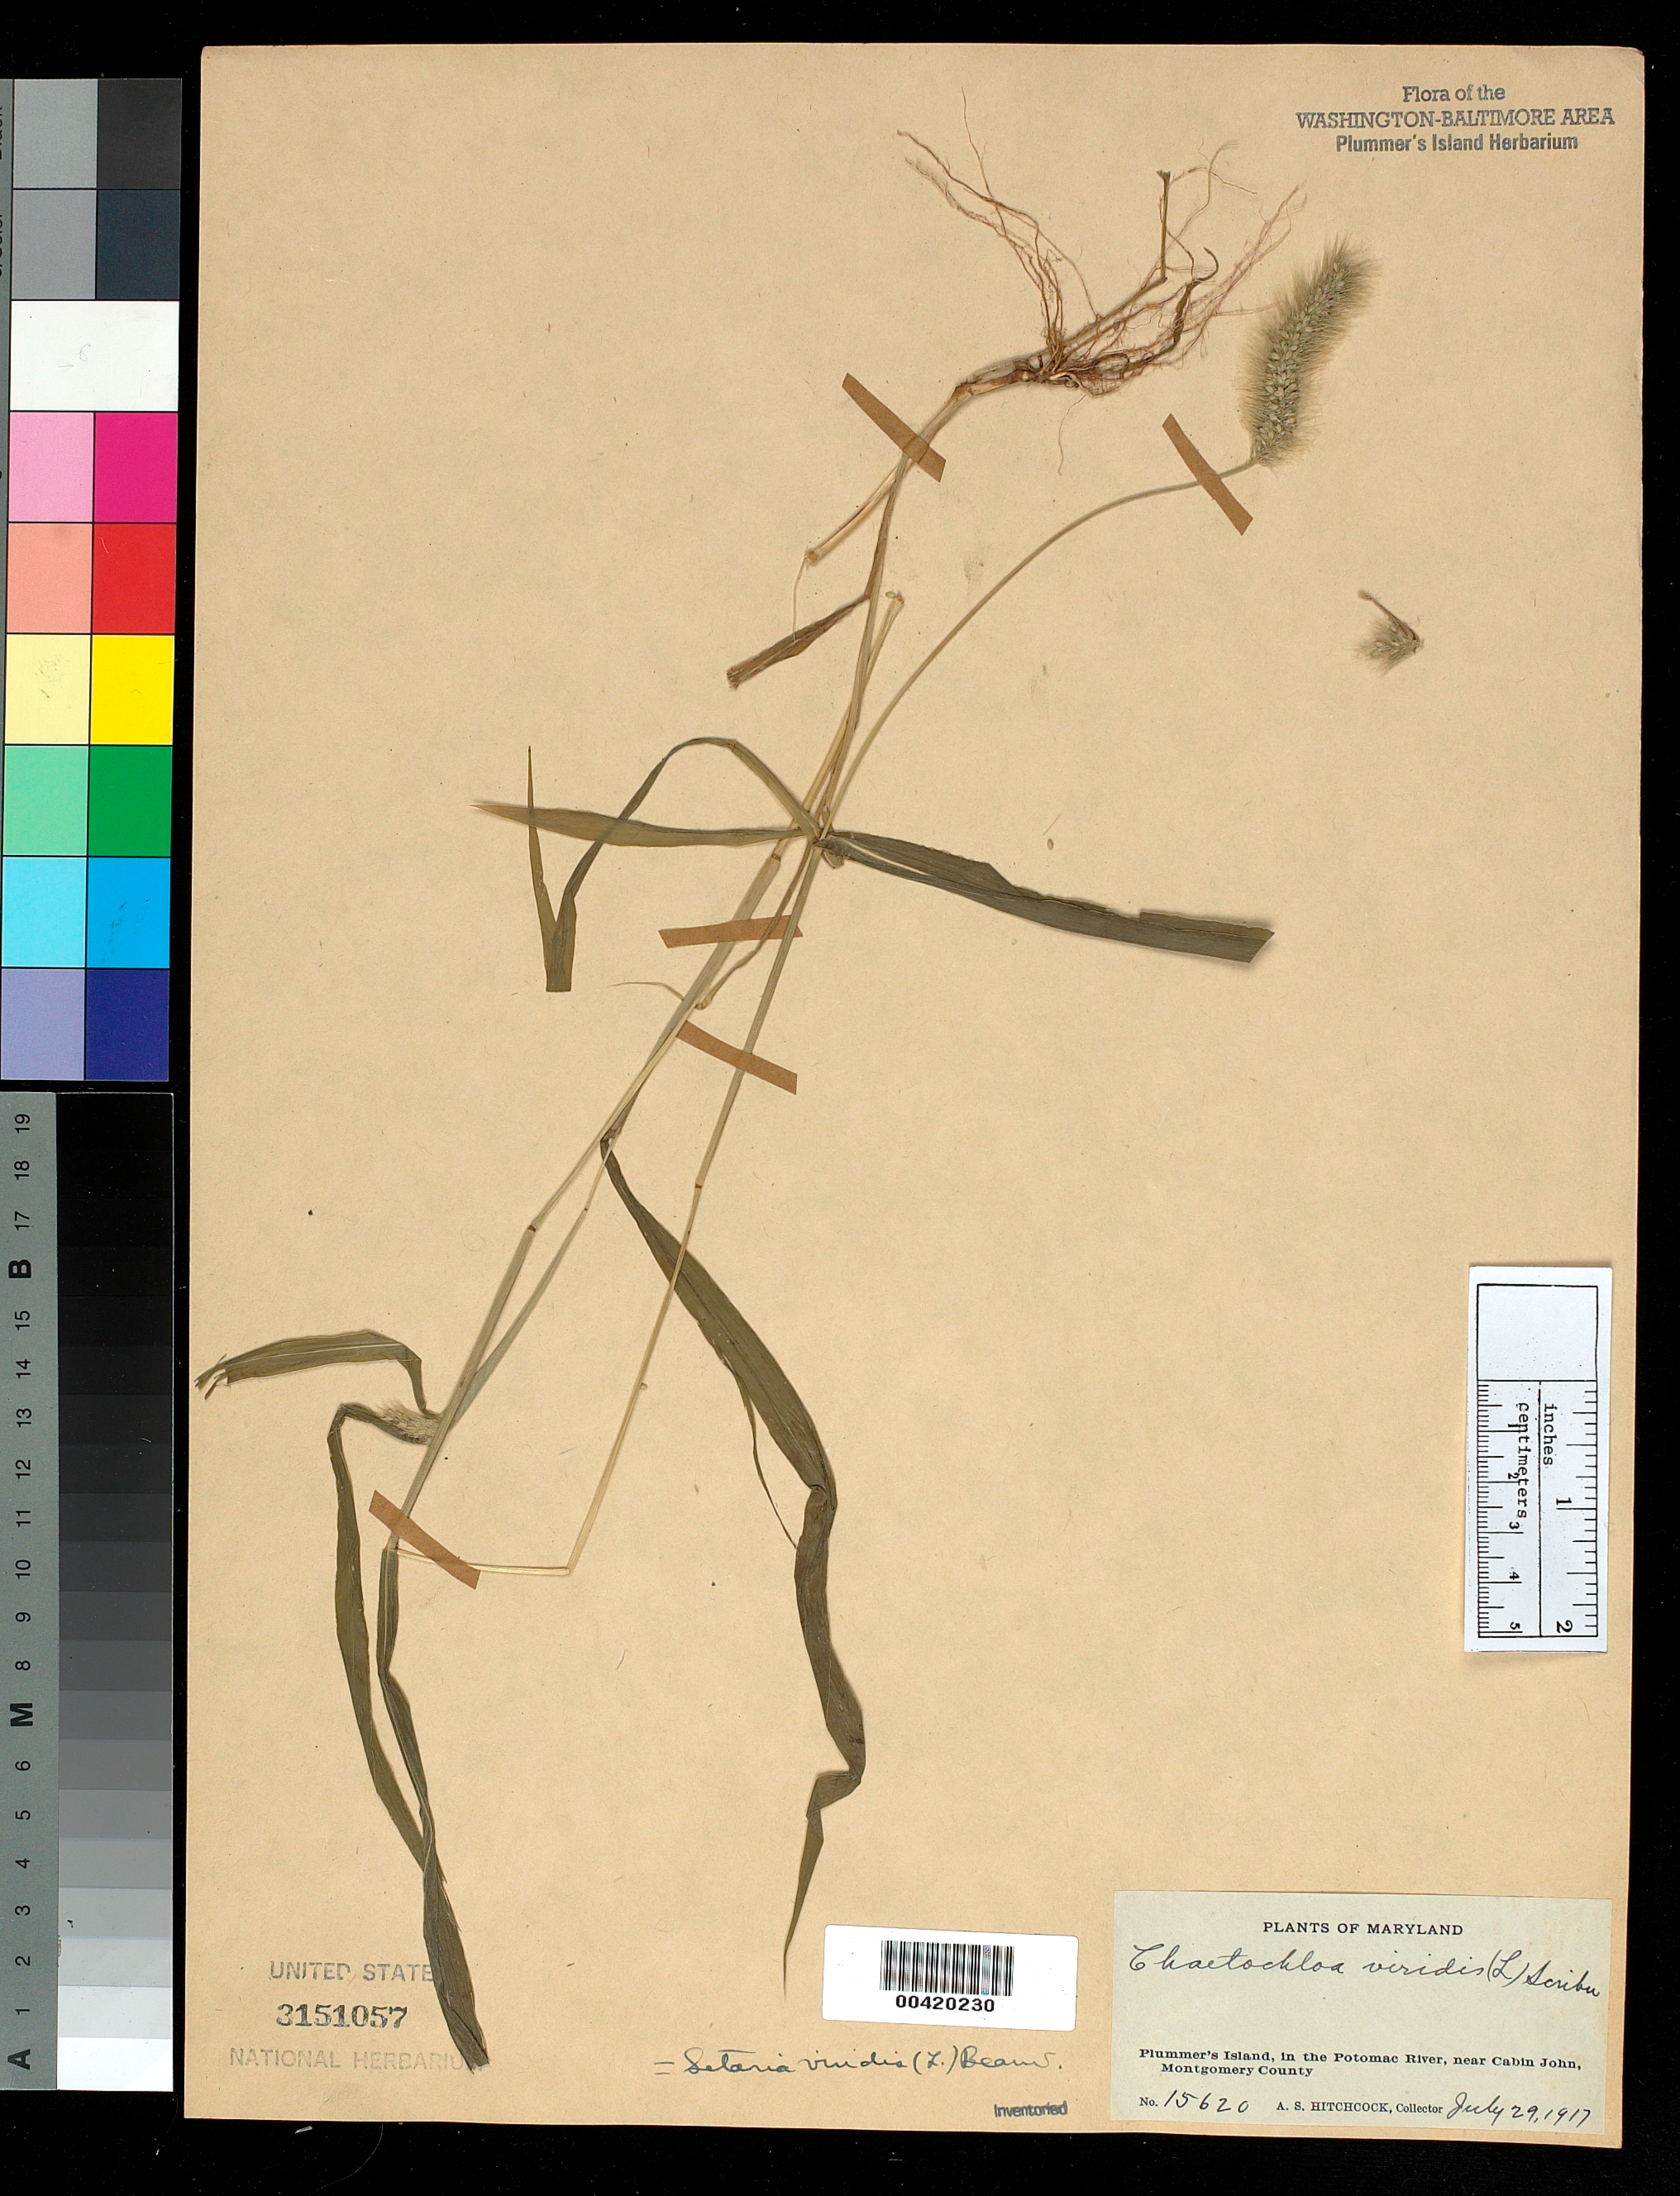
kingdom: Plantae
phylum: Tracheophyta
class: Liliopsida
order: Poales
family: Poaceae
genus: Setaria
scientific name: Setaria viridis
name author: (L.) P. Beauv.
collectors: A. S. Hitchcock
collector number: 15620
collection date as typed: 29 Jul 1917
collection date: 1917-07-29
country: United States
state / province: Maryland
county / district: Montgomery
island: Plummers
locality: Plummer's Island C. & O. Canal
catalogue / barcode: US 3151057